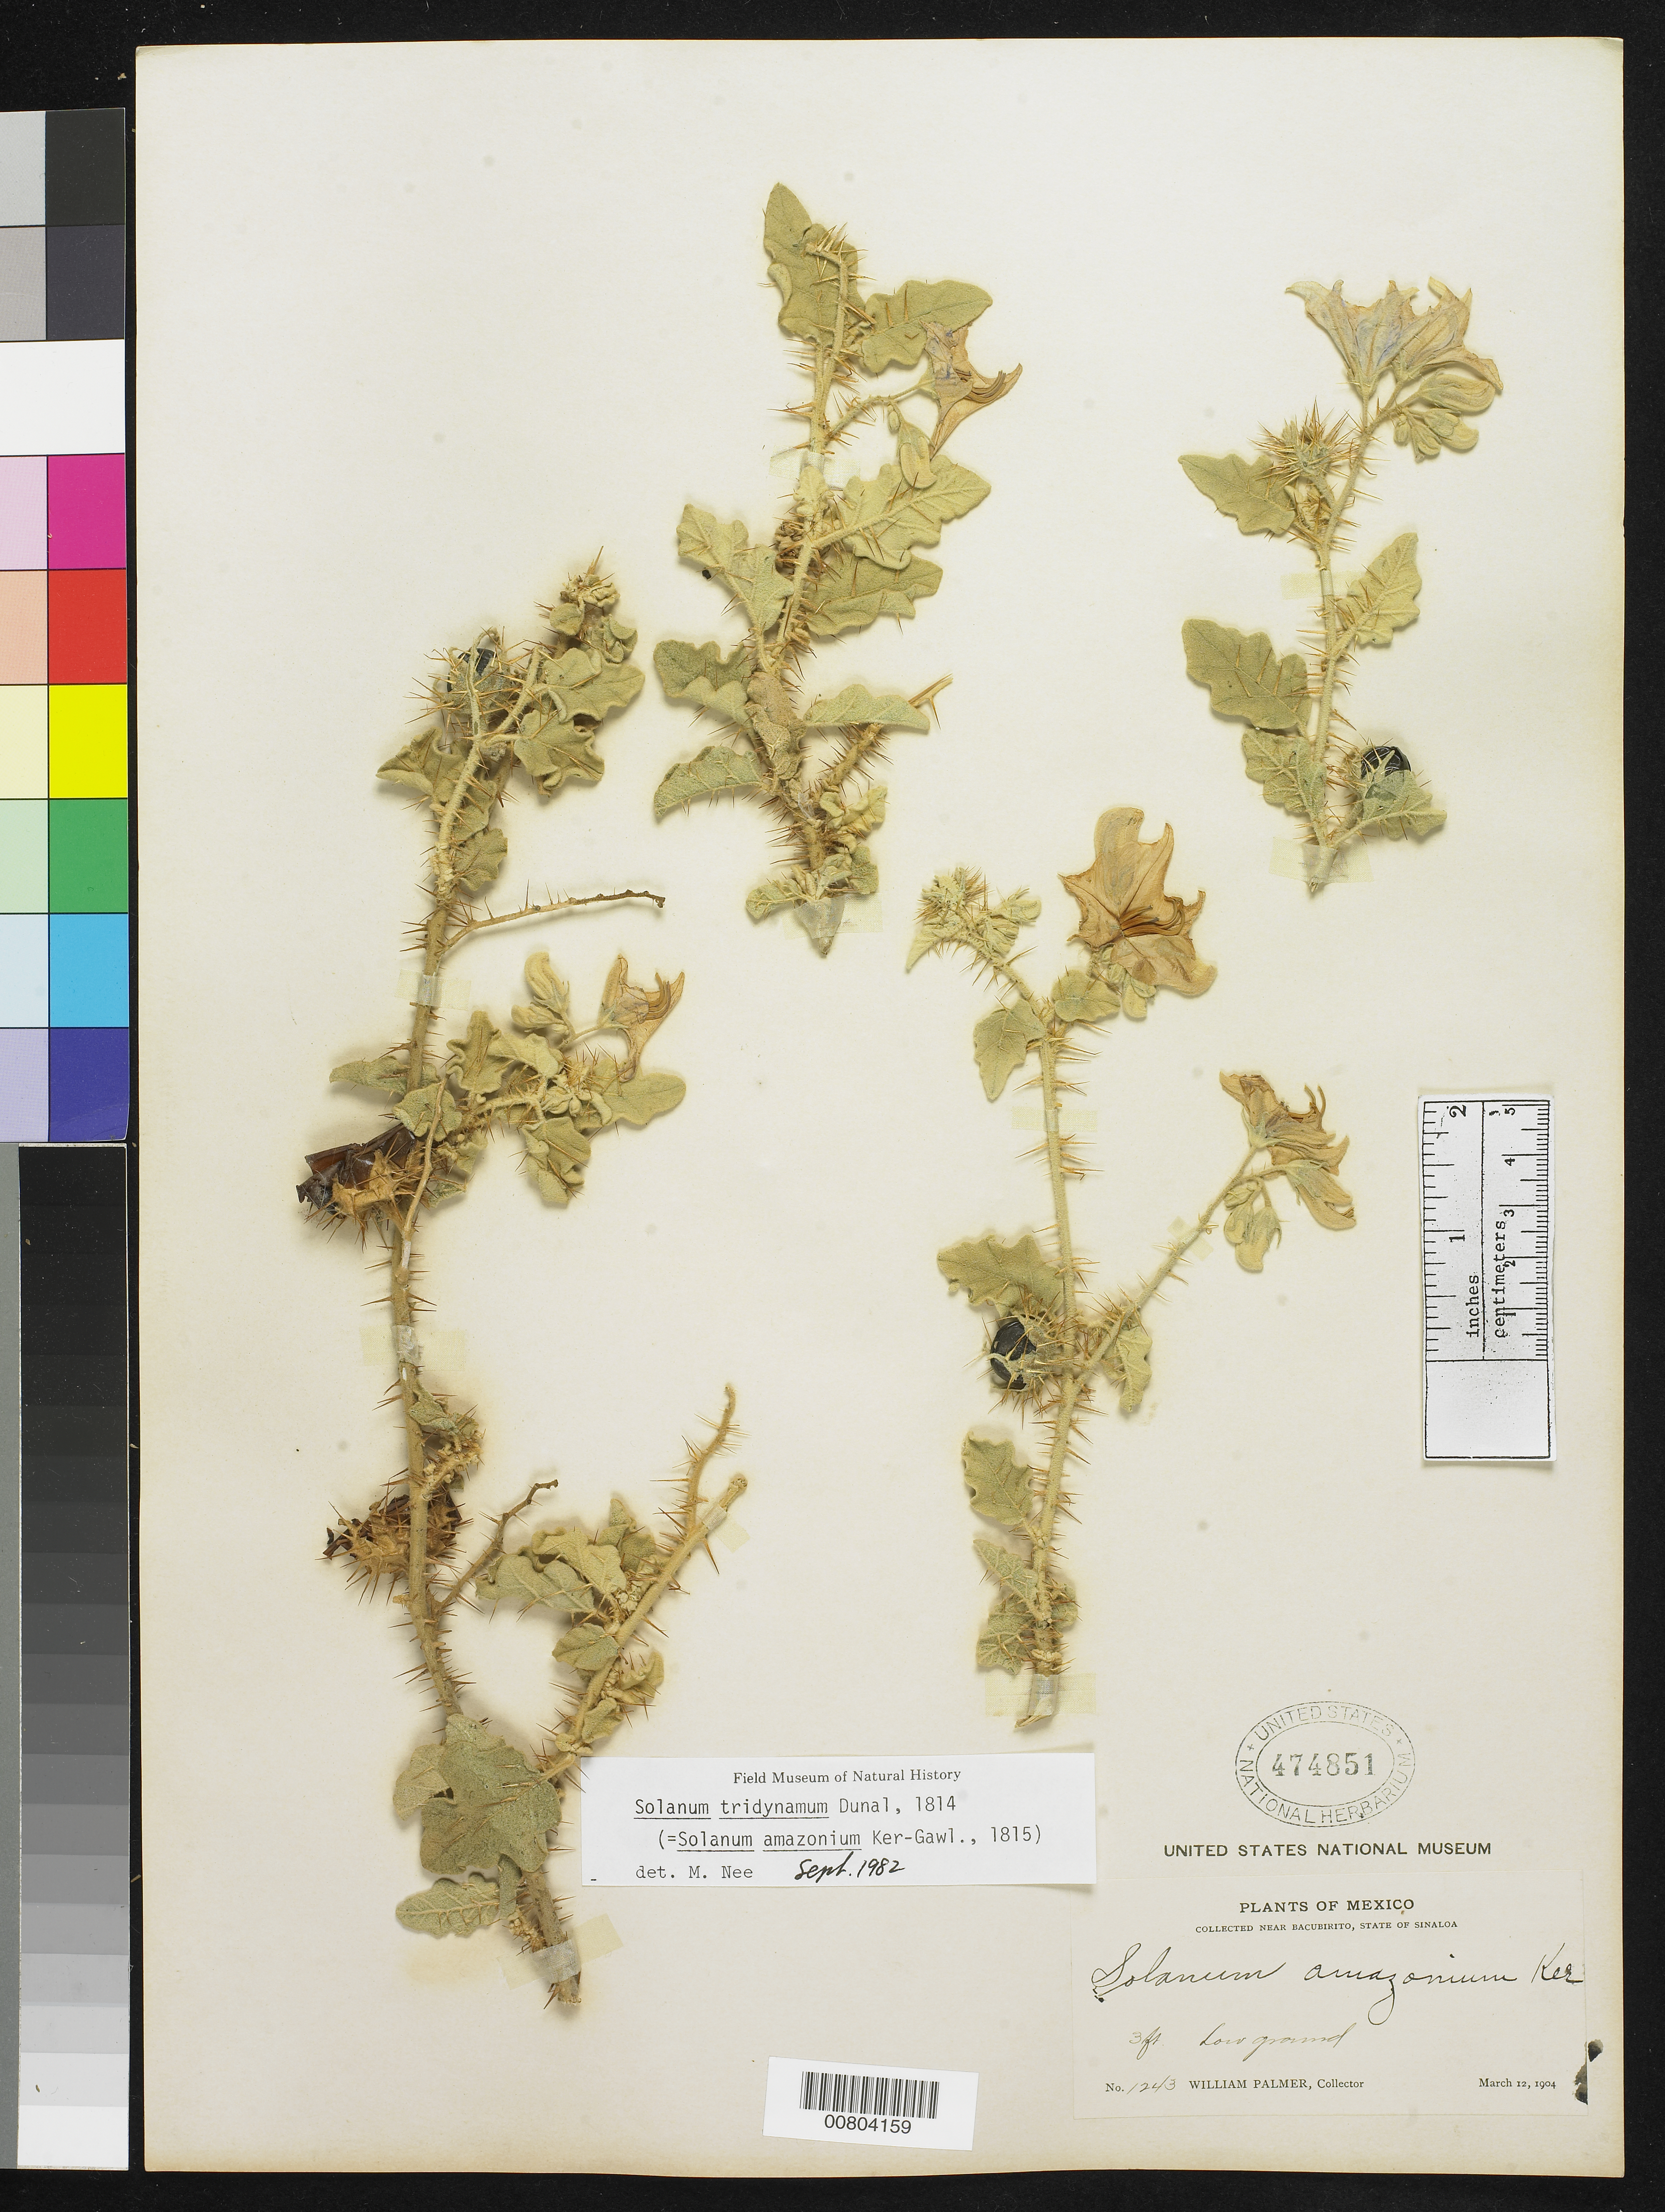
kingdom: Plantae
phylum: Tracheophyta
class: Magnoliopsida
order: Solanales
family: Solanaceae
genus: Solanum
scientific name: Solanum tridynamum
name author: Dunal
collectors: E. Palmer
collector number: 1243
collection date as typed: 12 Mar 1904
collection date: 1904-03-12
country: Mexico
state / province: Sinaloa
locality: Near Bacubirito, Sinaloa.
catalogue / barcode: US 474851